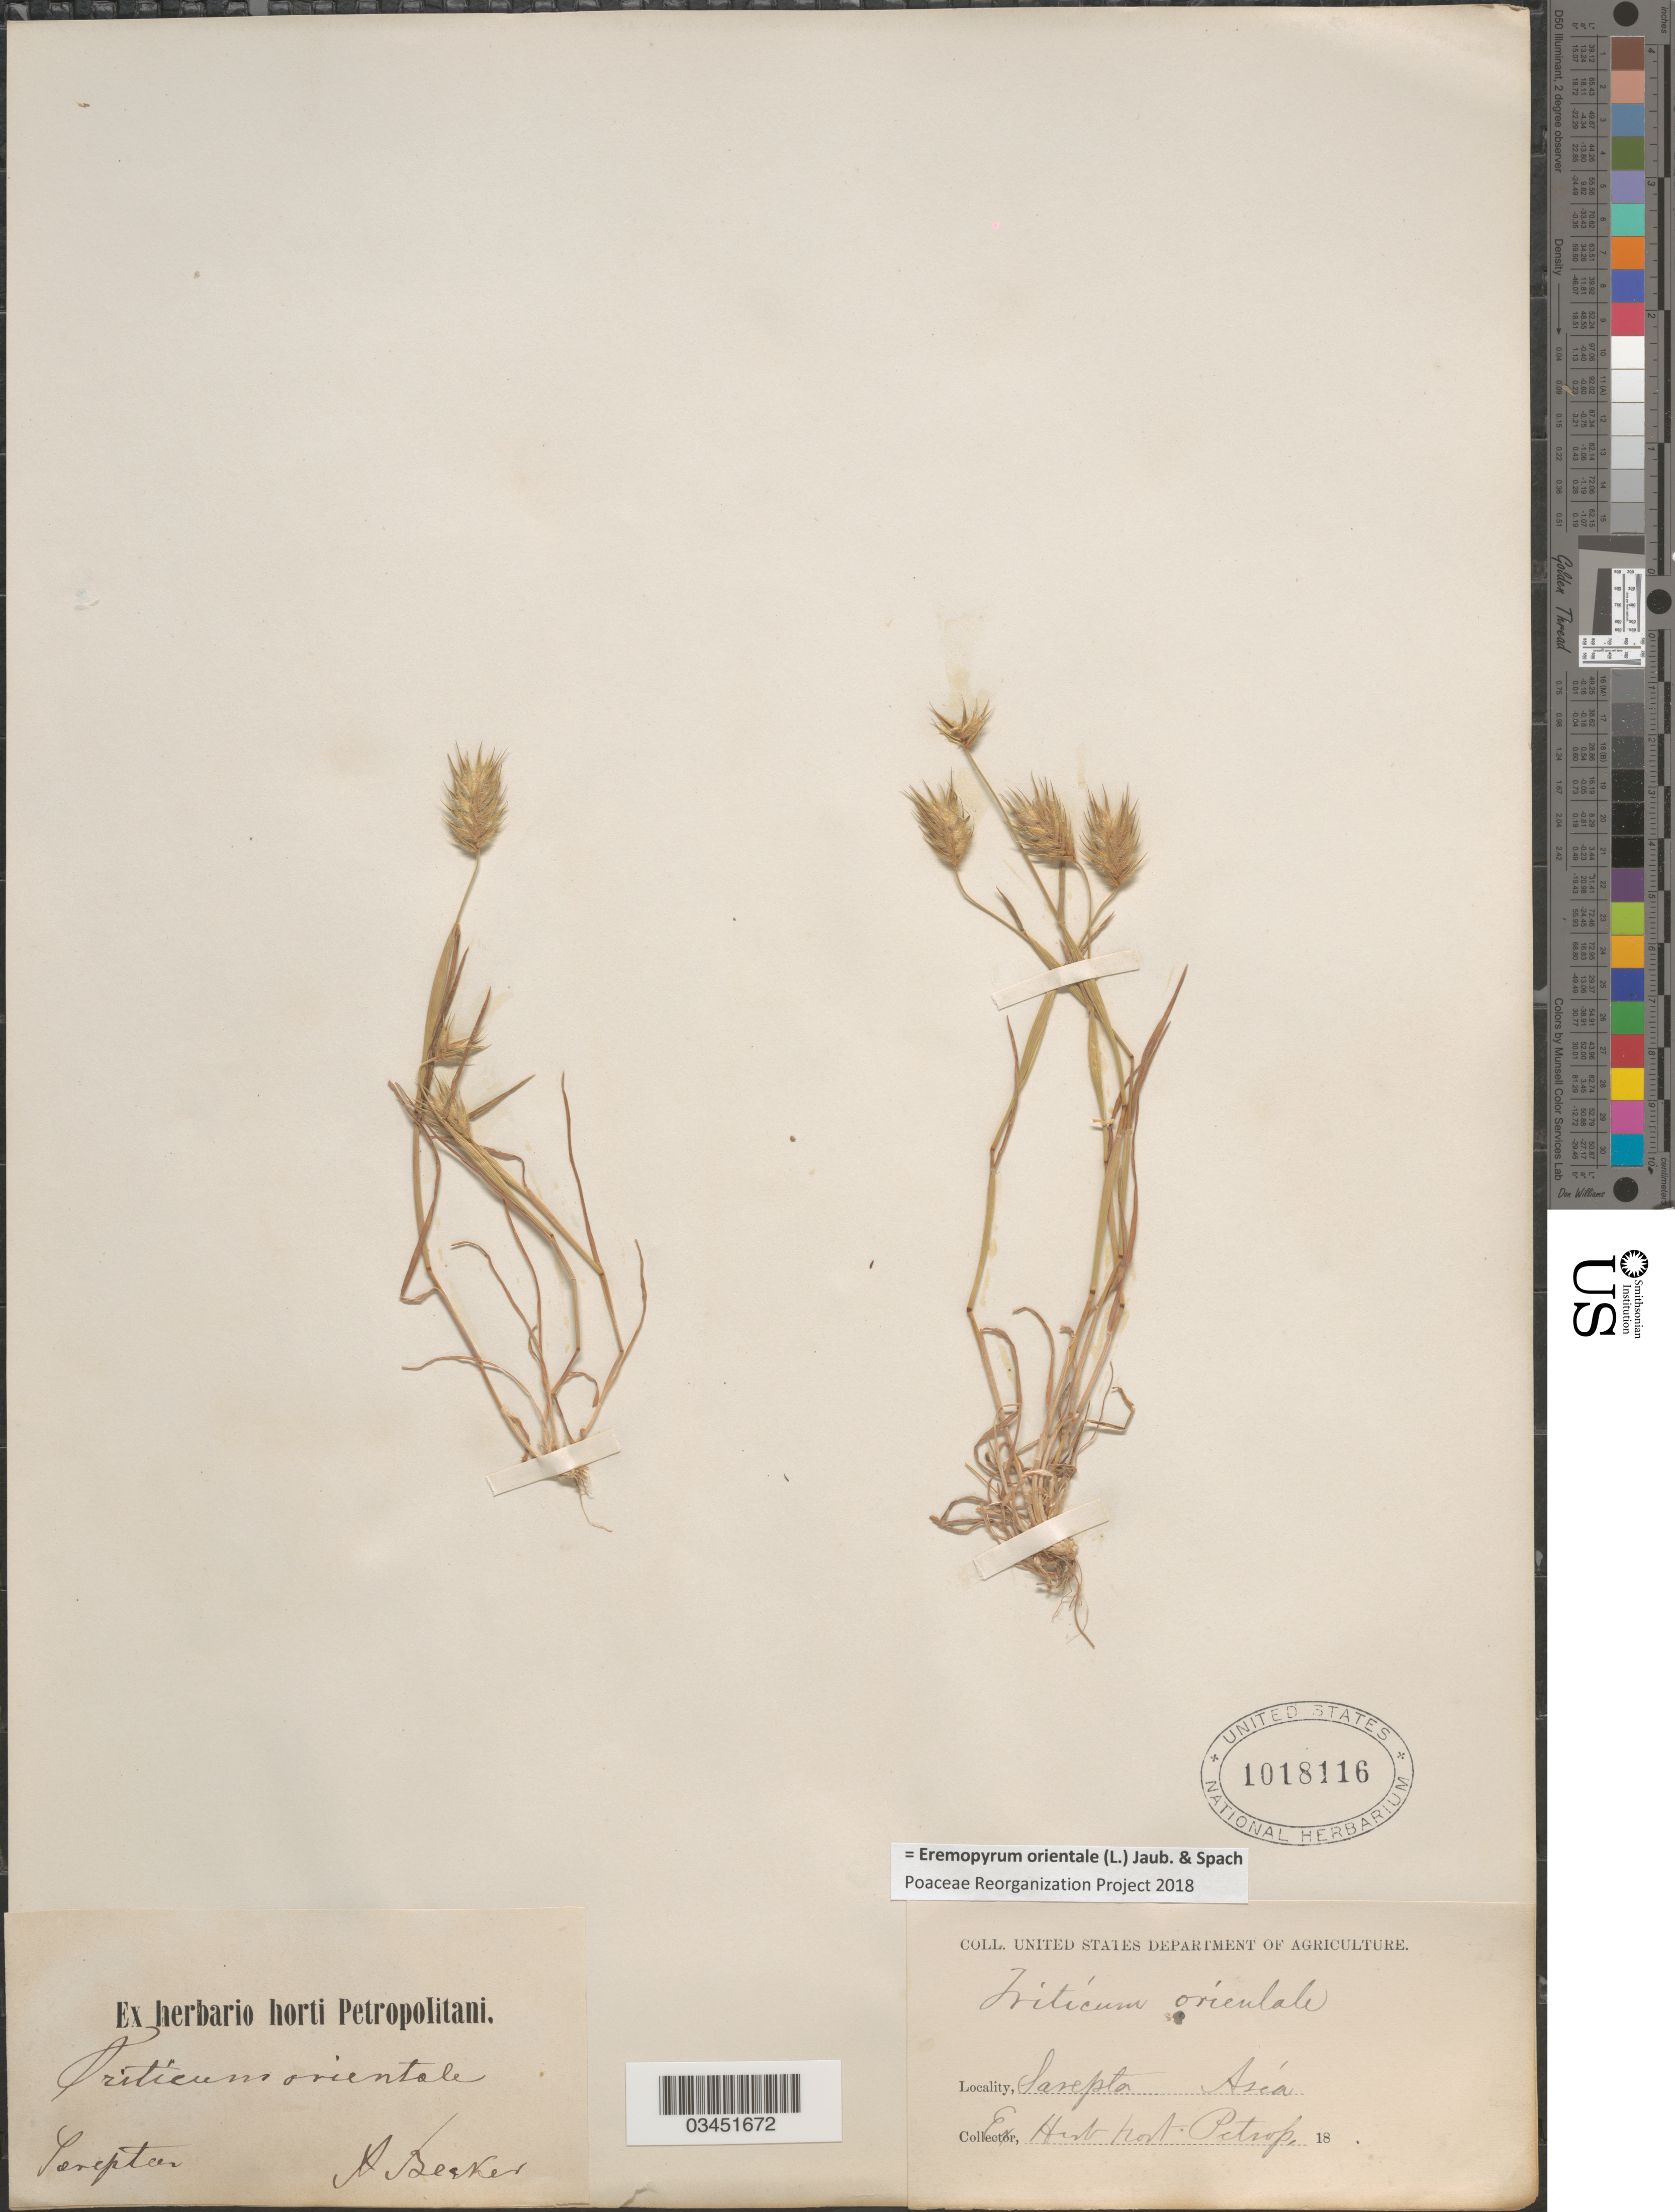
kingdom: Plantae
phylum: Tracheophyta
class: Liliopsida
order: Poales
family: Poaceae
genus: Eremopyrum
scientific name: Eremopyrum orientale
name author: (L.) Jaub. & Spach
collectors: A. Becker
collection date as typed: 18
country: Russian Federation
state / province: Volgograd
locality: Sarepta Asia.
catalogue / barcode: US 1018116